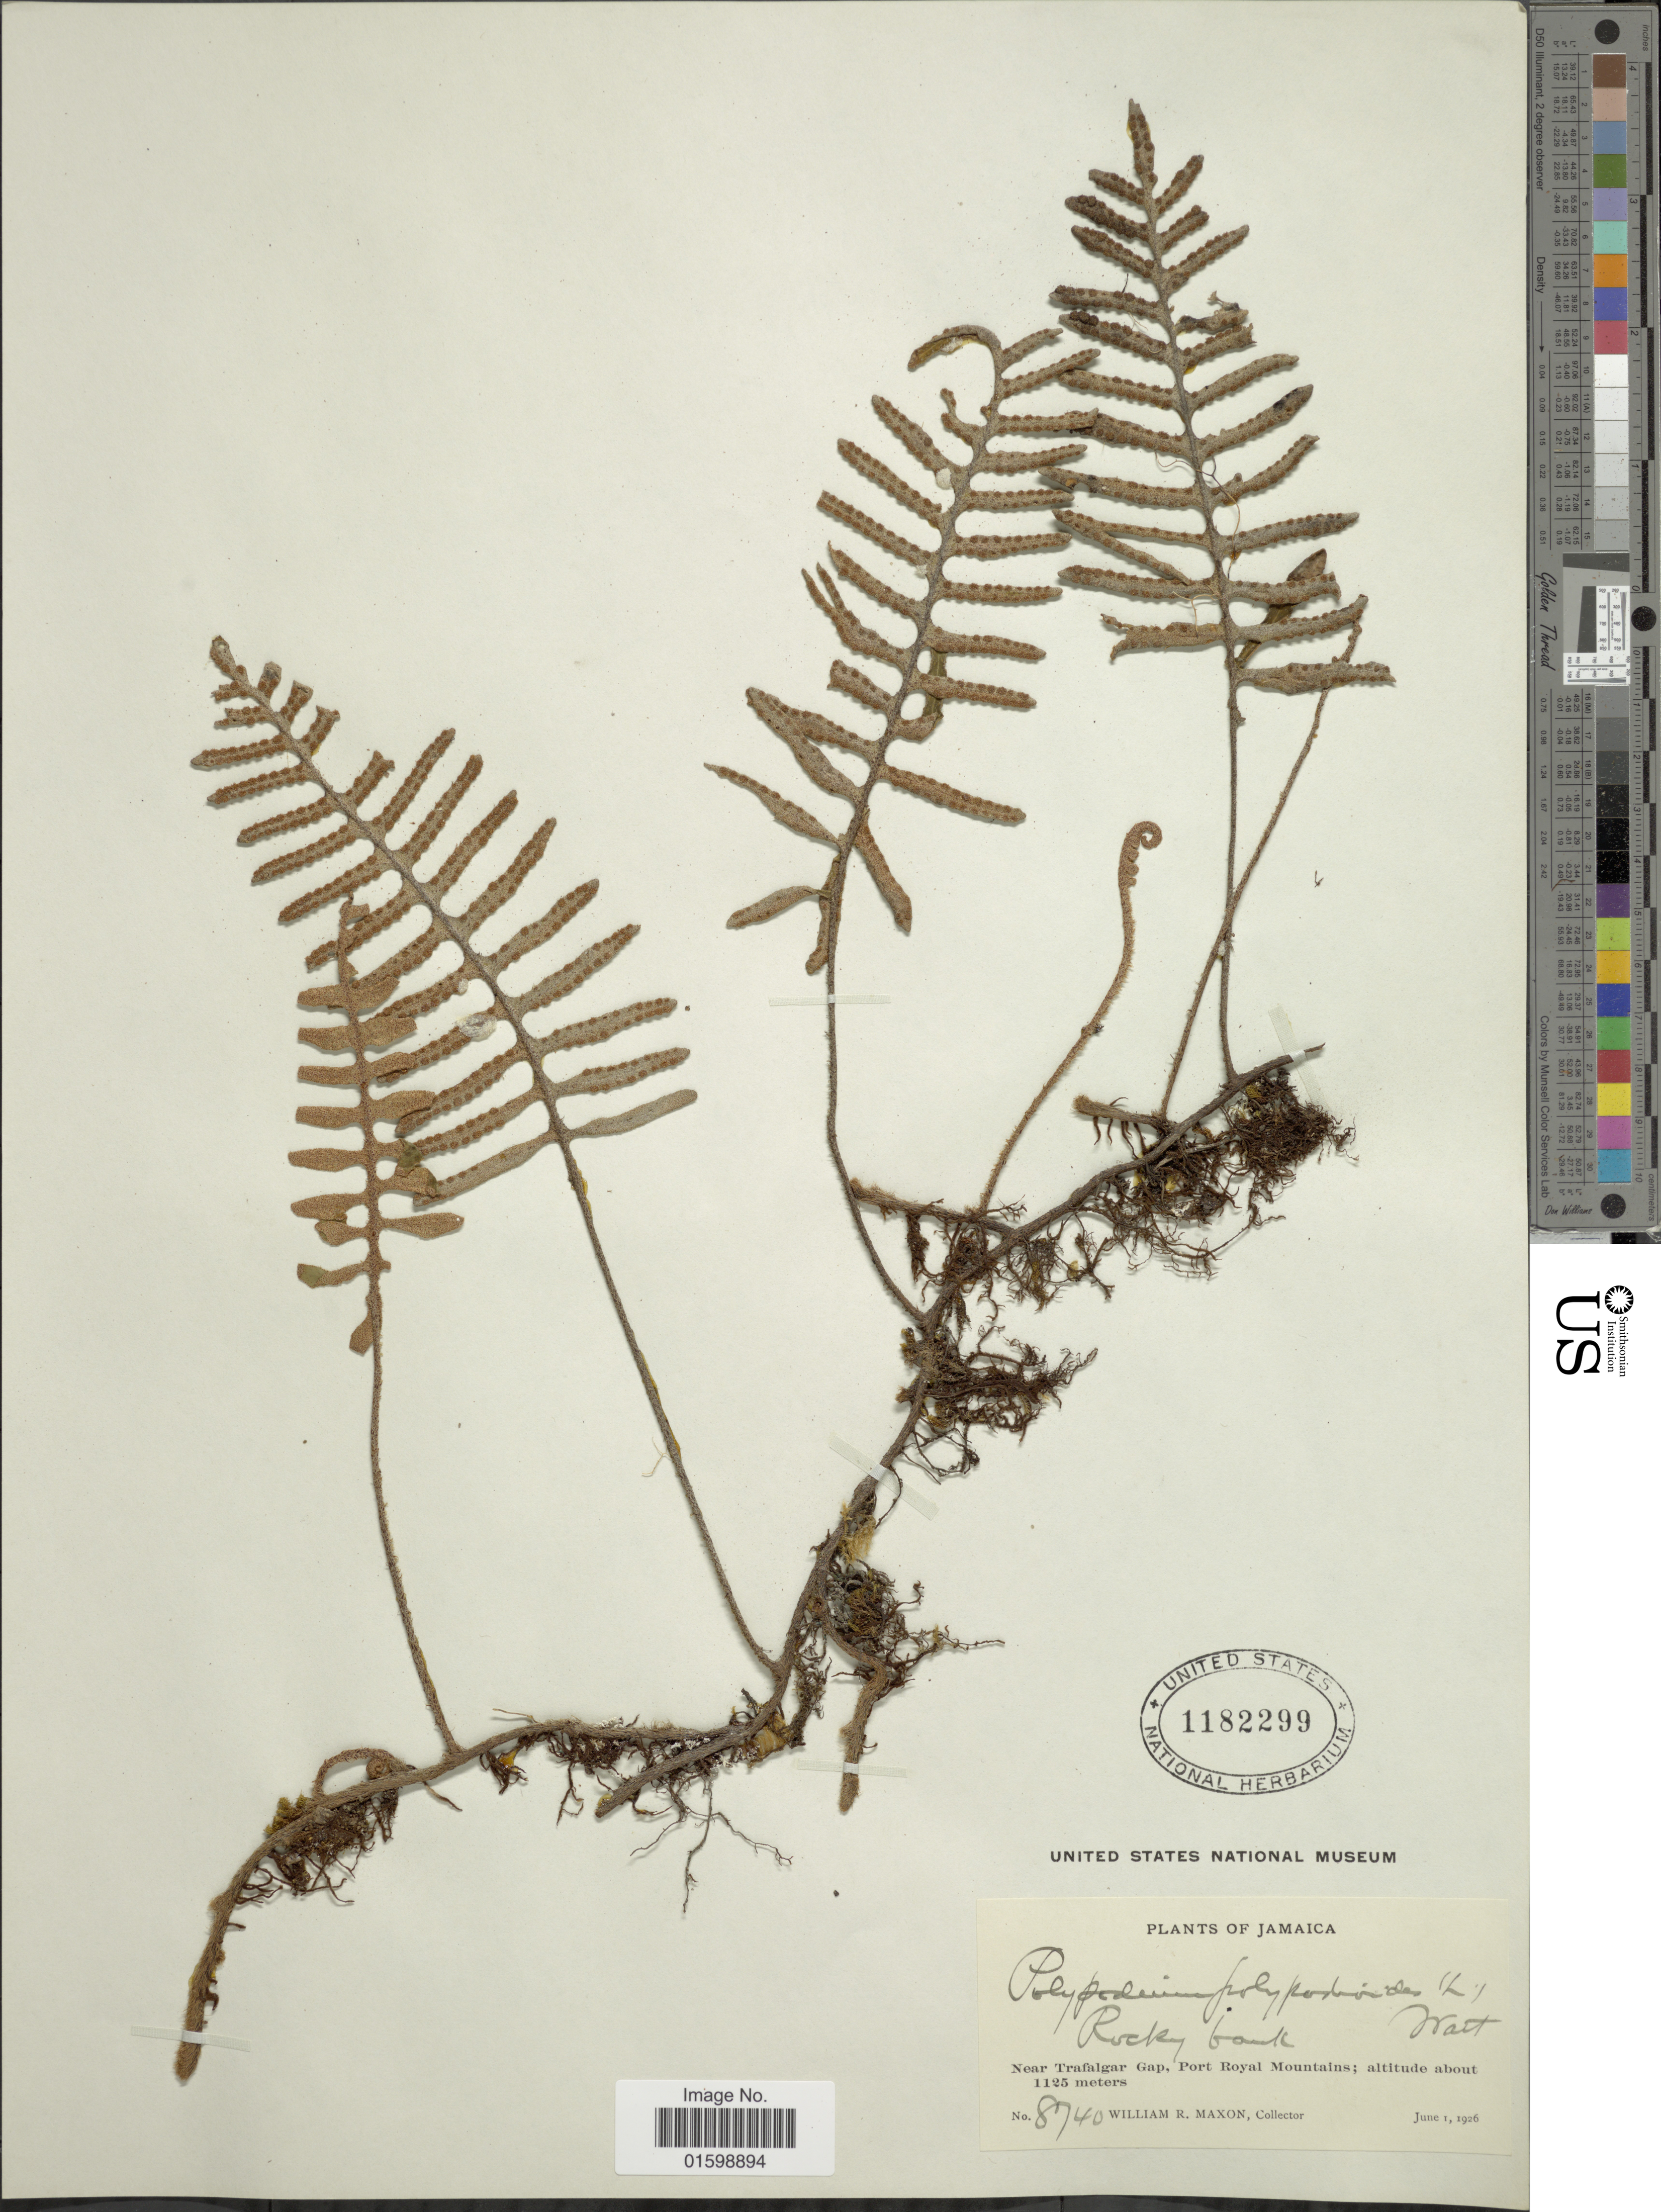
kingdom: Plantae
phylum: Tracheophyta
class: Polypodiopsida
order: Polypodiales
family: Polypodiaceae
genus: Pleopeltis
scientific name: Pleopeltis polypodioides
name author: (L.) E.G. Andrews & Windham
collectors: W. R. Maxon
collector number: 8740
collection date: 1926-06-01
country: Jamaica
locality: Rocky bank, near Trafalgar Gap, Port Royal Mountains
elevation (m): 1125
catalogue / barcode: US 1182299